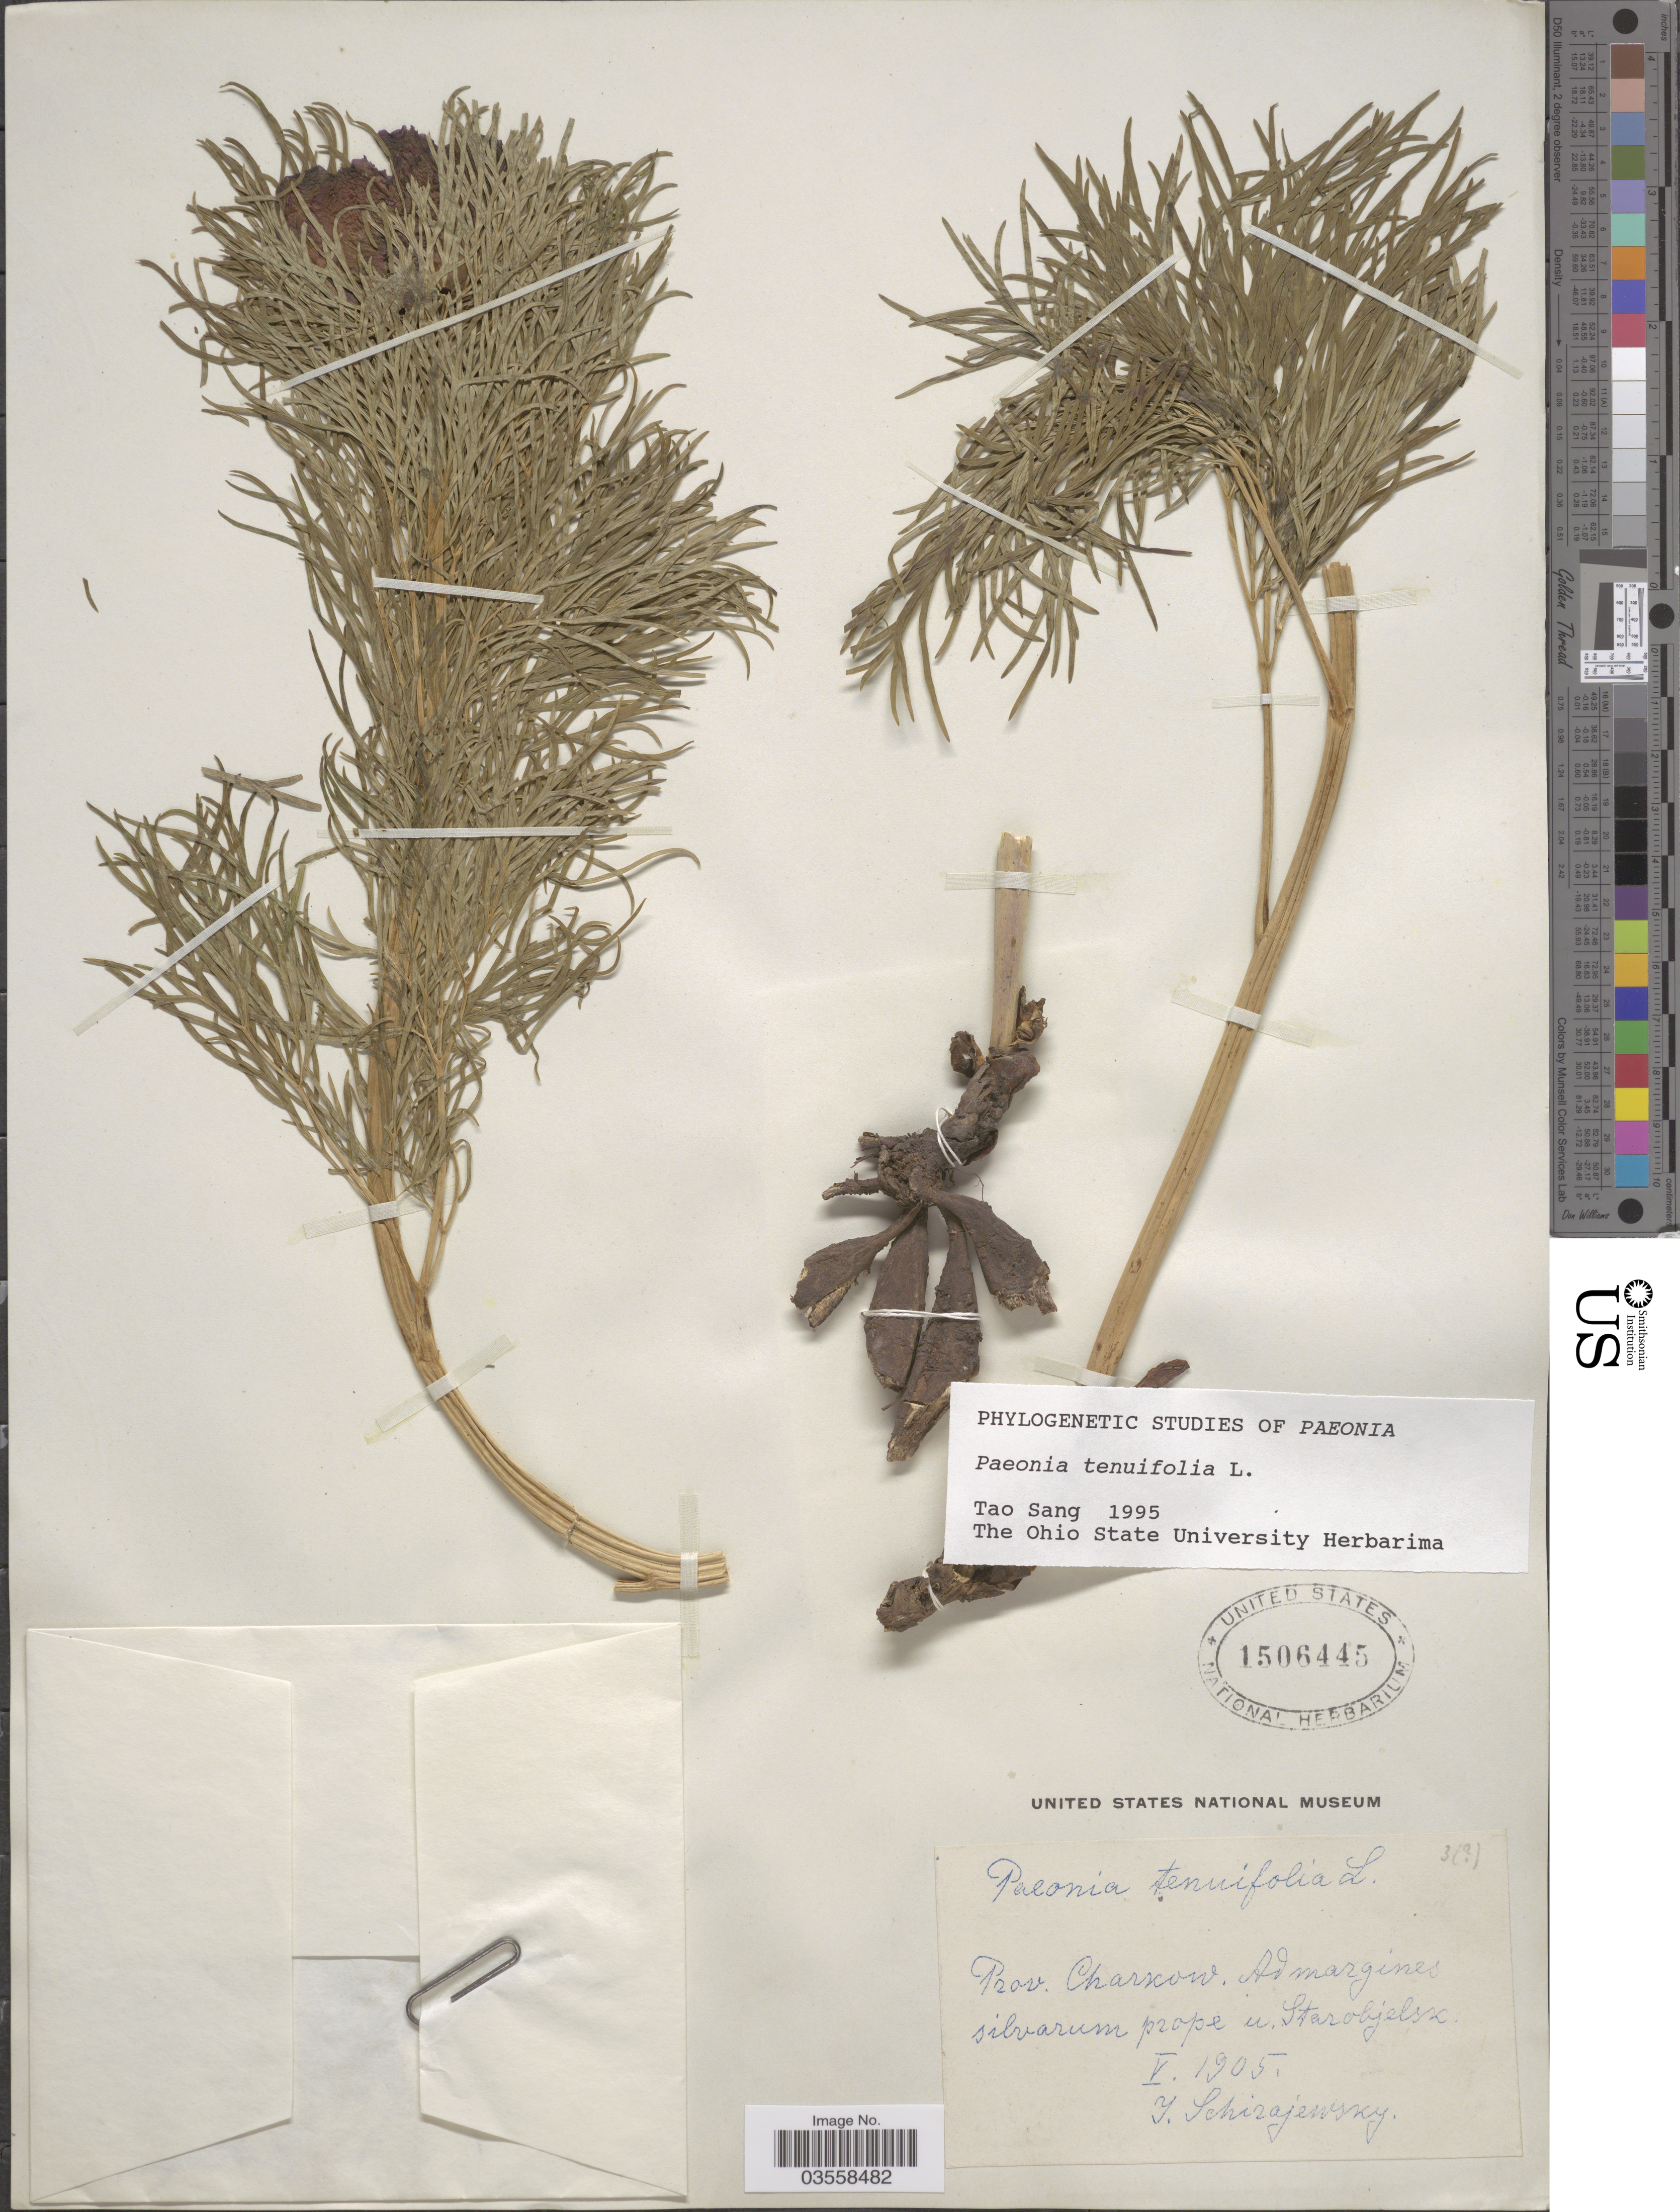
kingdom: Plantae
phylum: Tracheophyta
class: Magnoliopsida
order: Saxifragales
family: Paeoniaceae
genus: Paeonia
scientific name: Paeonia tenuifolia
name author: L.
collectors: I. Schirajewsky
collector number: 3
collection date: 1905-05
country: Ukraine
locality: Prov. Charskow. Ad margines silvarum prope u. Starobjelsk.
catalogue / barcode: US 1506445